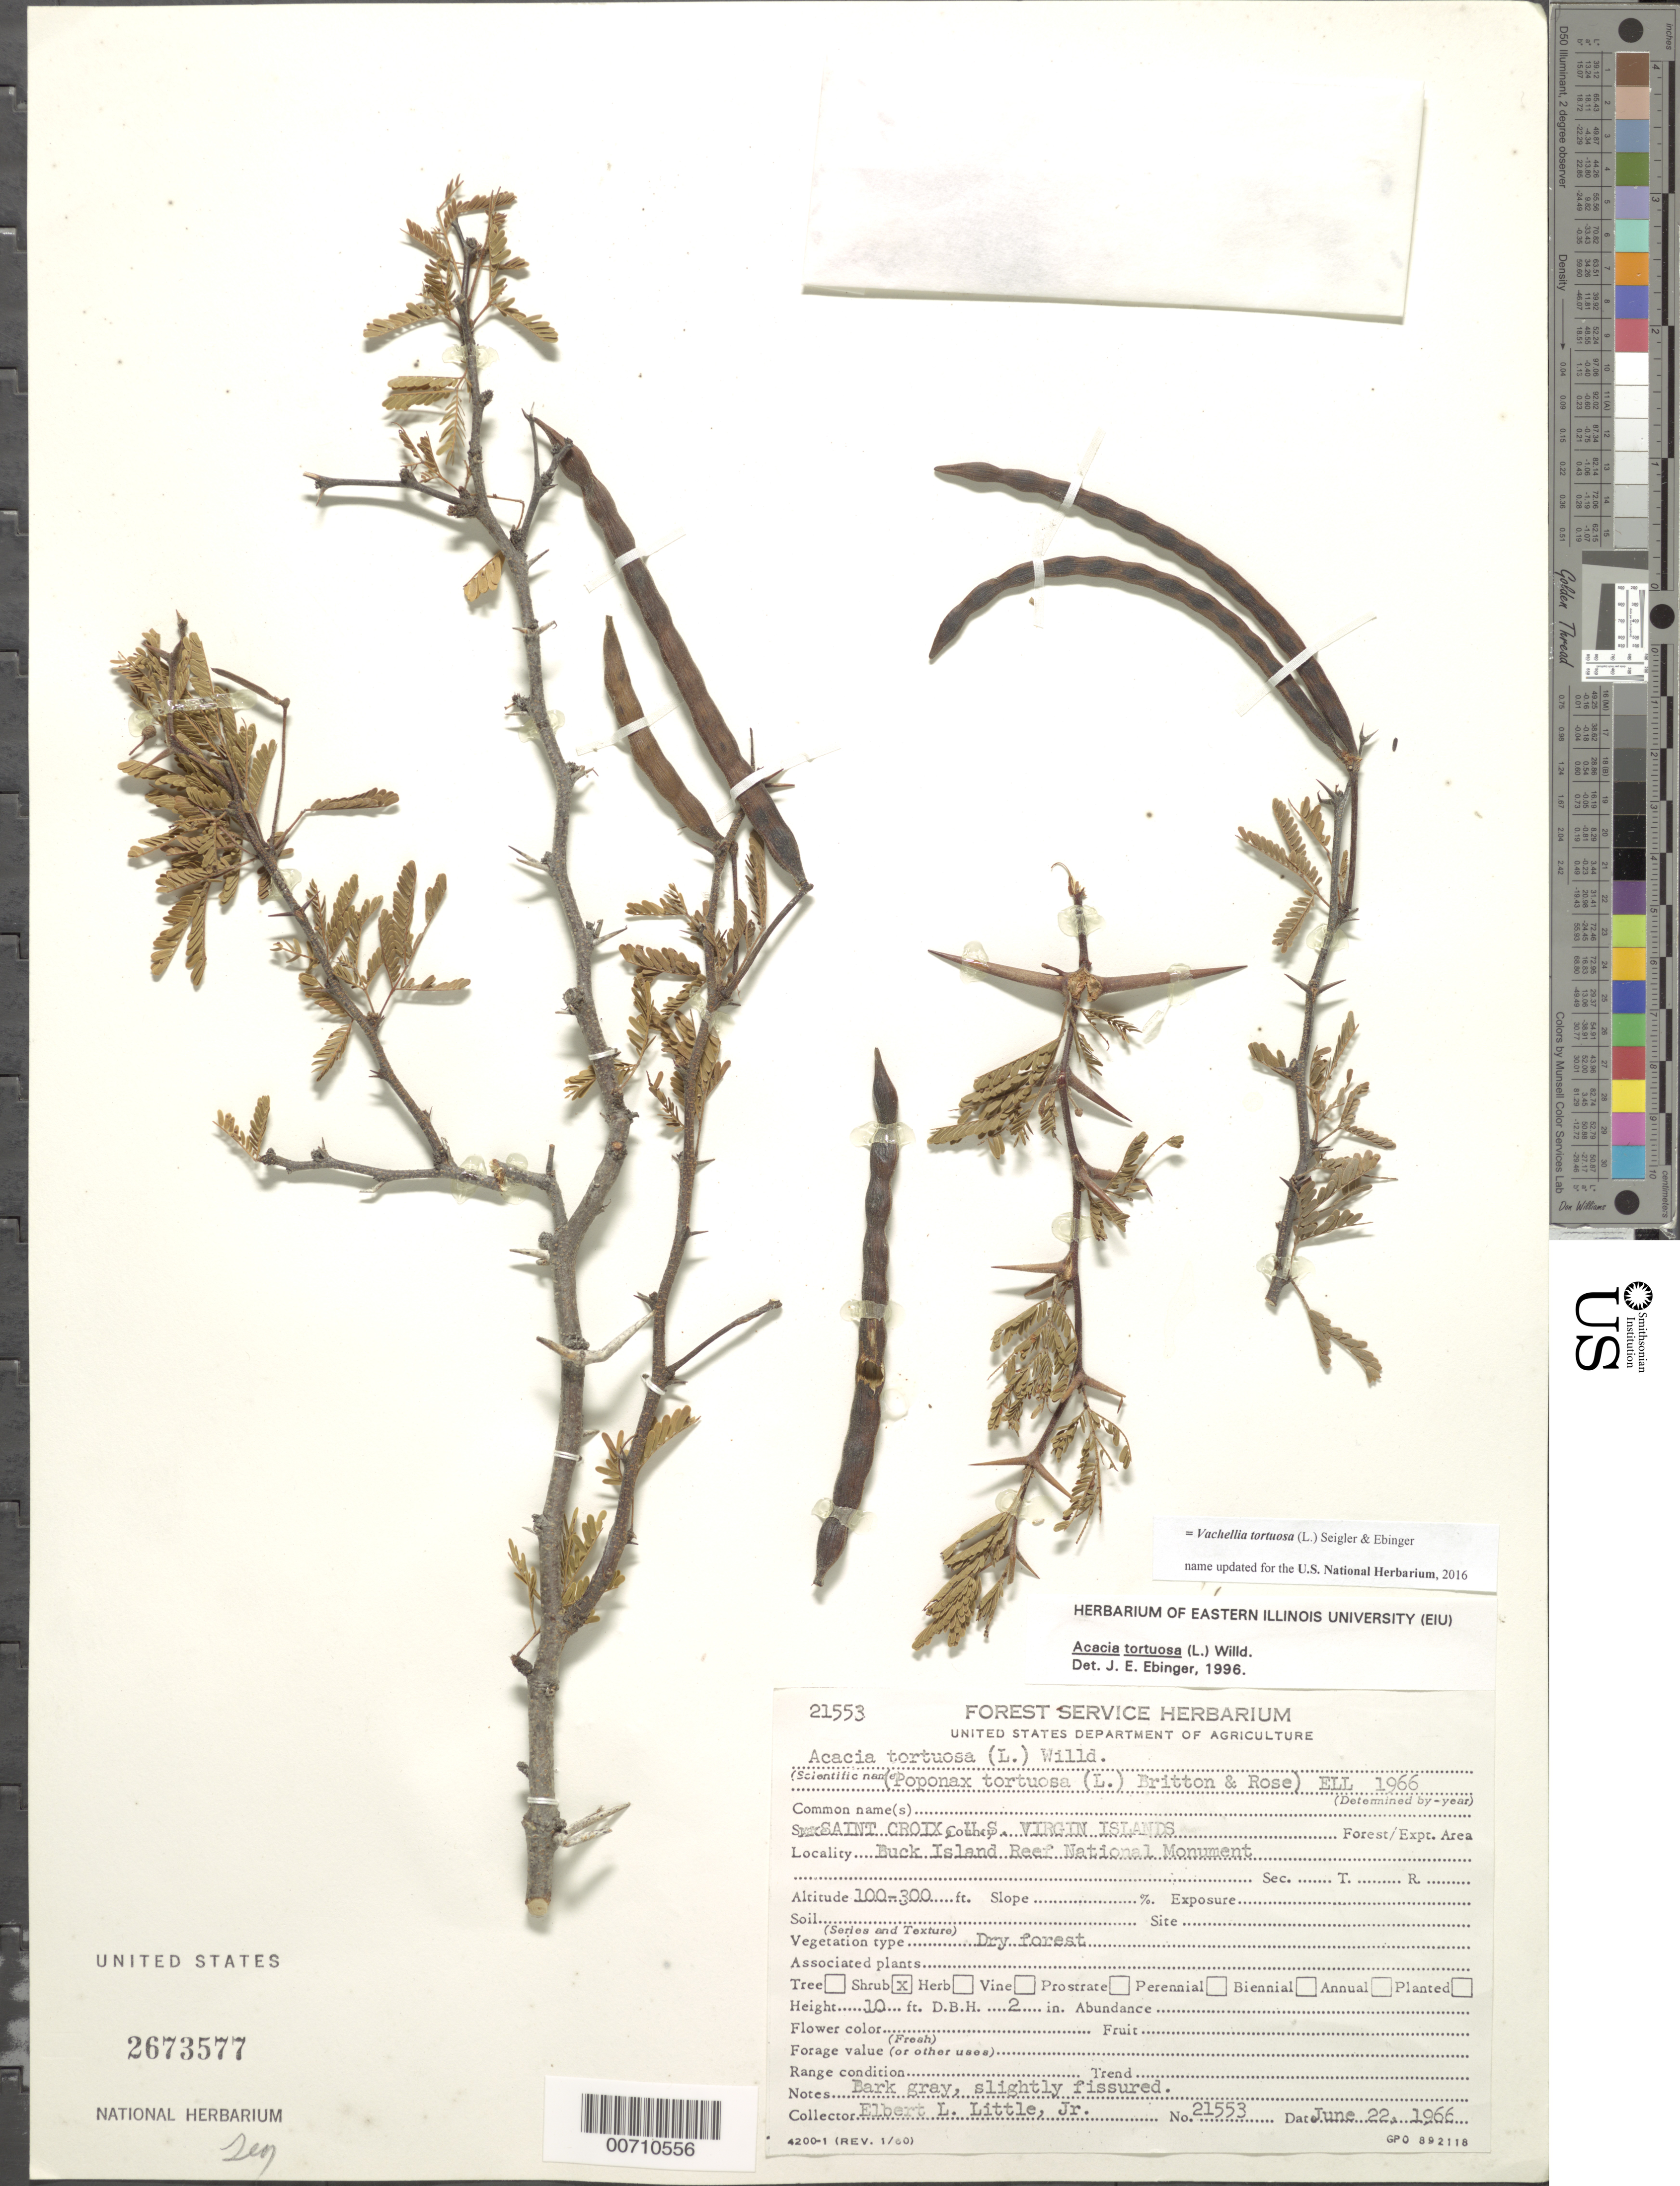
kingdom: Plantae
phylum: Tracheophyta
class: Magnoliopsida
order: Fabales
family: Fabaceae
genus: Vachellia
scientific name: Vachellia tortuosa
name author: (L.) Seigler & Ebinger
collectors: E. L. Little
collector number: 21553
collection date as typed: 22 Jun 1966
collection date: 1966-06-22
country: U.S. Virgin Islands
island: Buck Island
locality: Buck Island Reef Natl. Monument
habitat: Dry forest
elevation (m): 30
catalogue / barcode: US 2673577